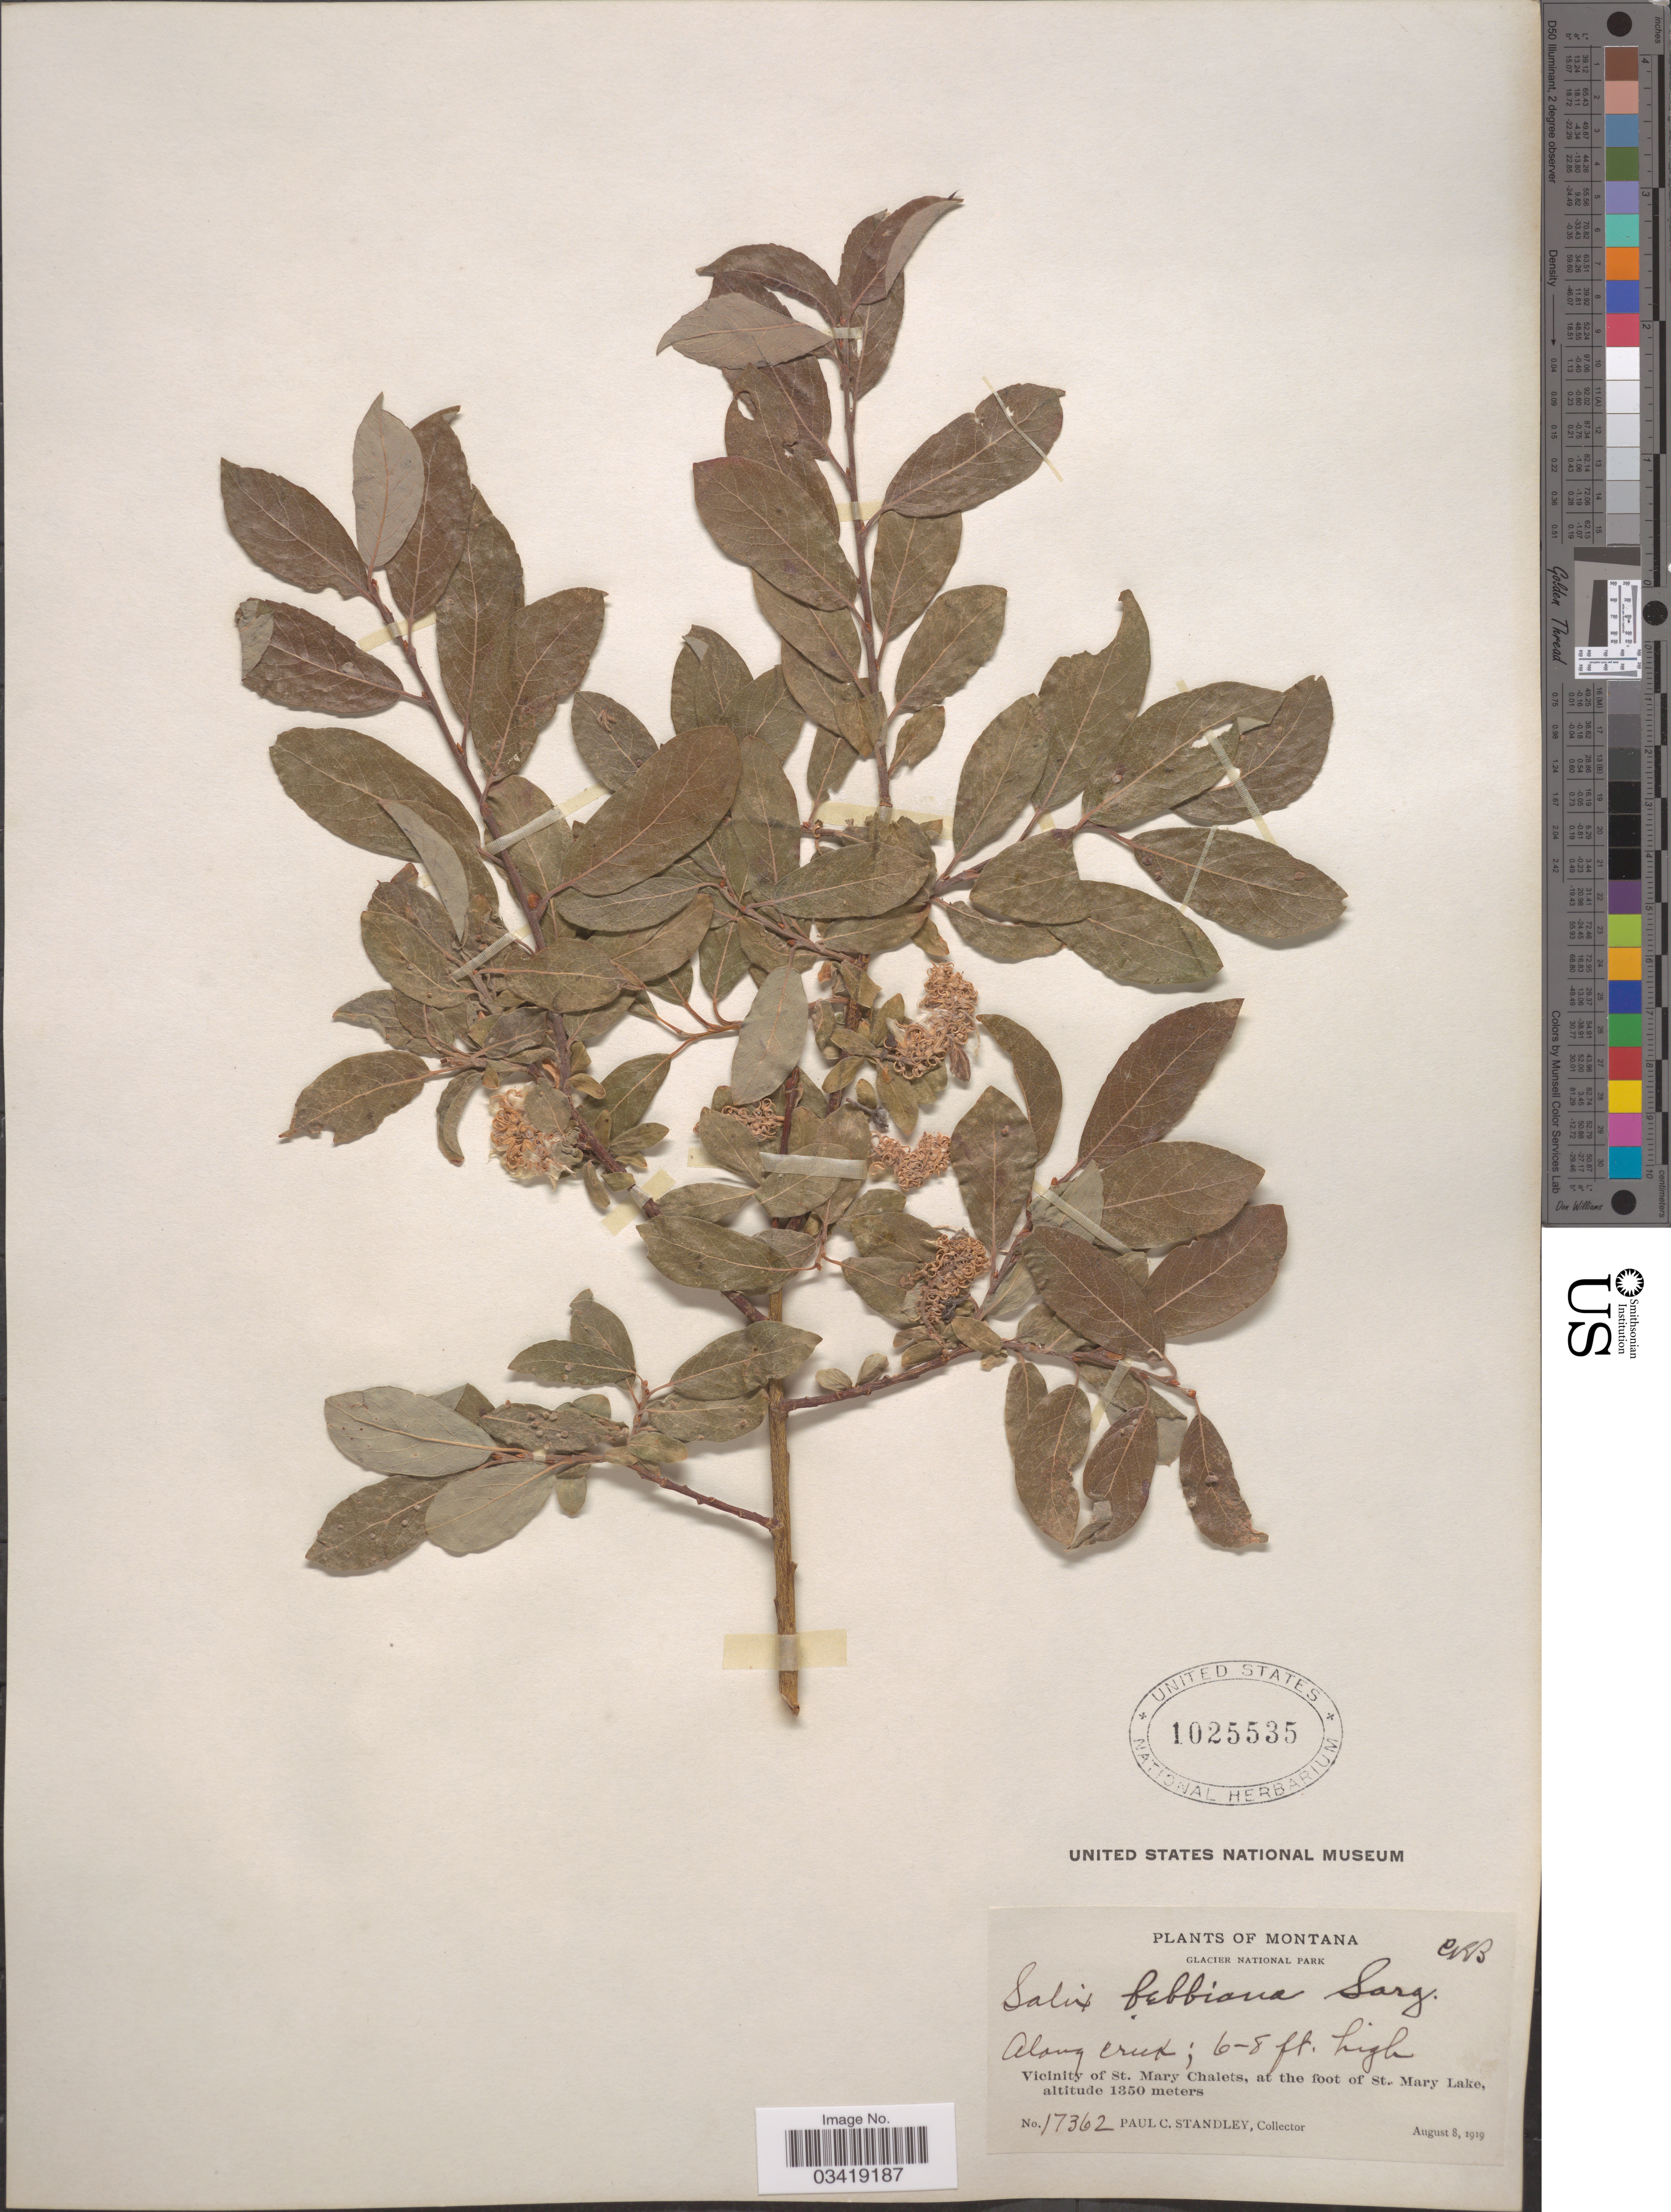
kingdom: Plantae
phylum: Tracheophyta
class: Magnoliopsida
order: Malpighiales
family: Salicaceae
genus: Salix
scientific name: Salix bebbiana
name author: Sarg.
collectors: P. C. Standley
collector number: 17362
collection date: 1919-08-08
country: United States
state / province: Montana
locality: Glacier National Park. Along creek. Vicinity of St. Mary Chalets, at the foot of St. Mary Lake.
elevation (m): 1350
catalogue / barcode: US 1025535